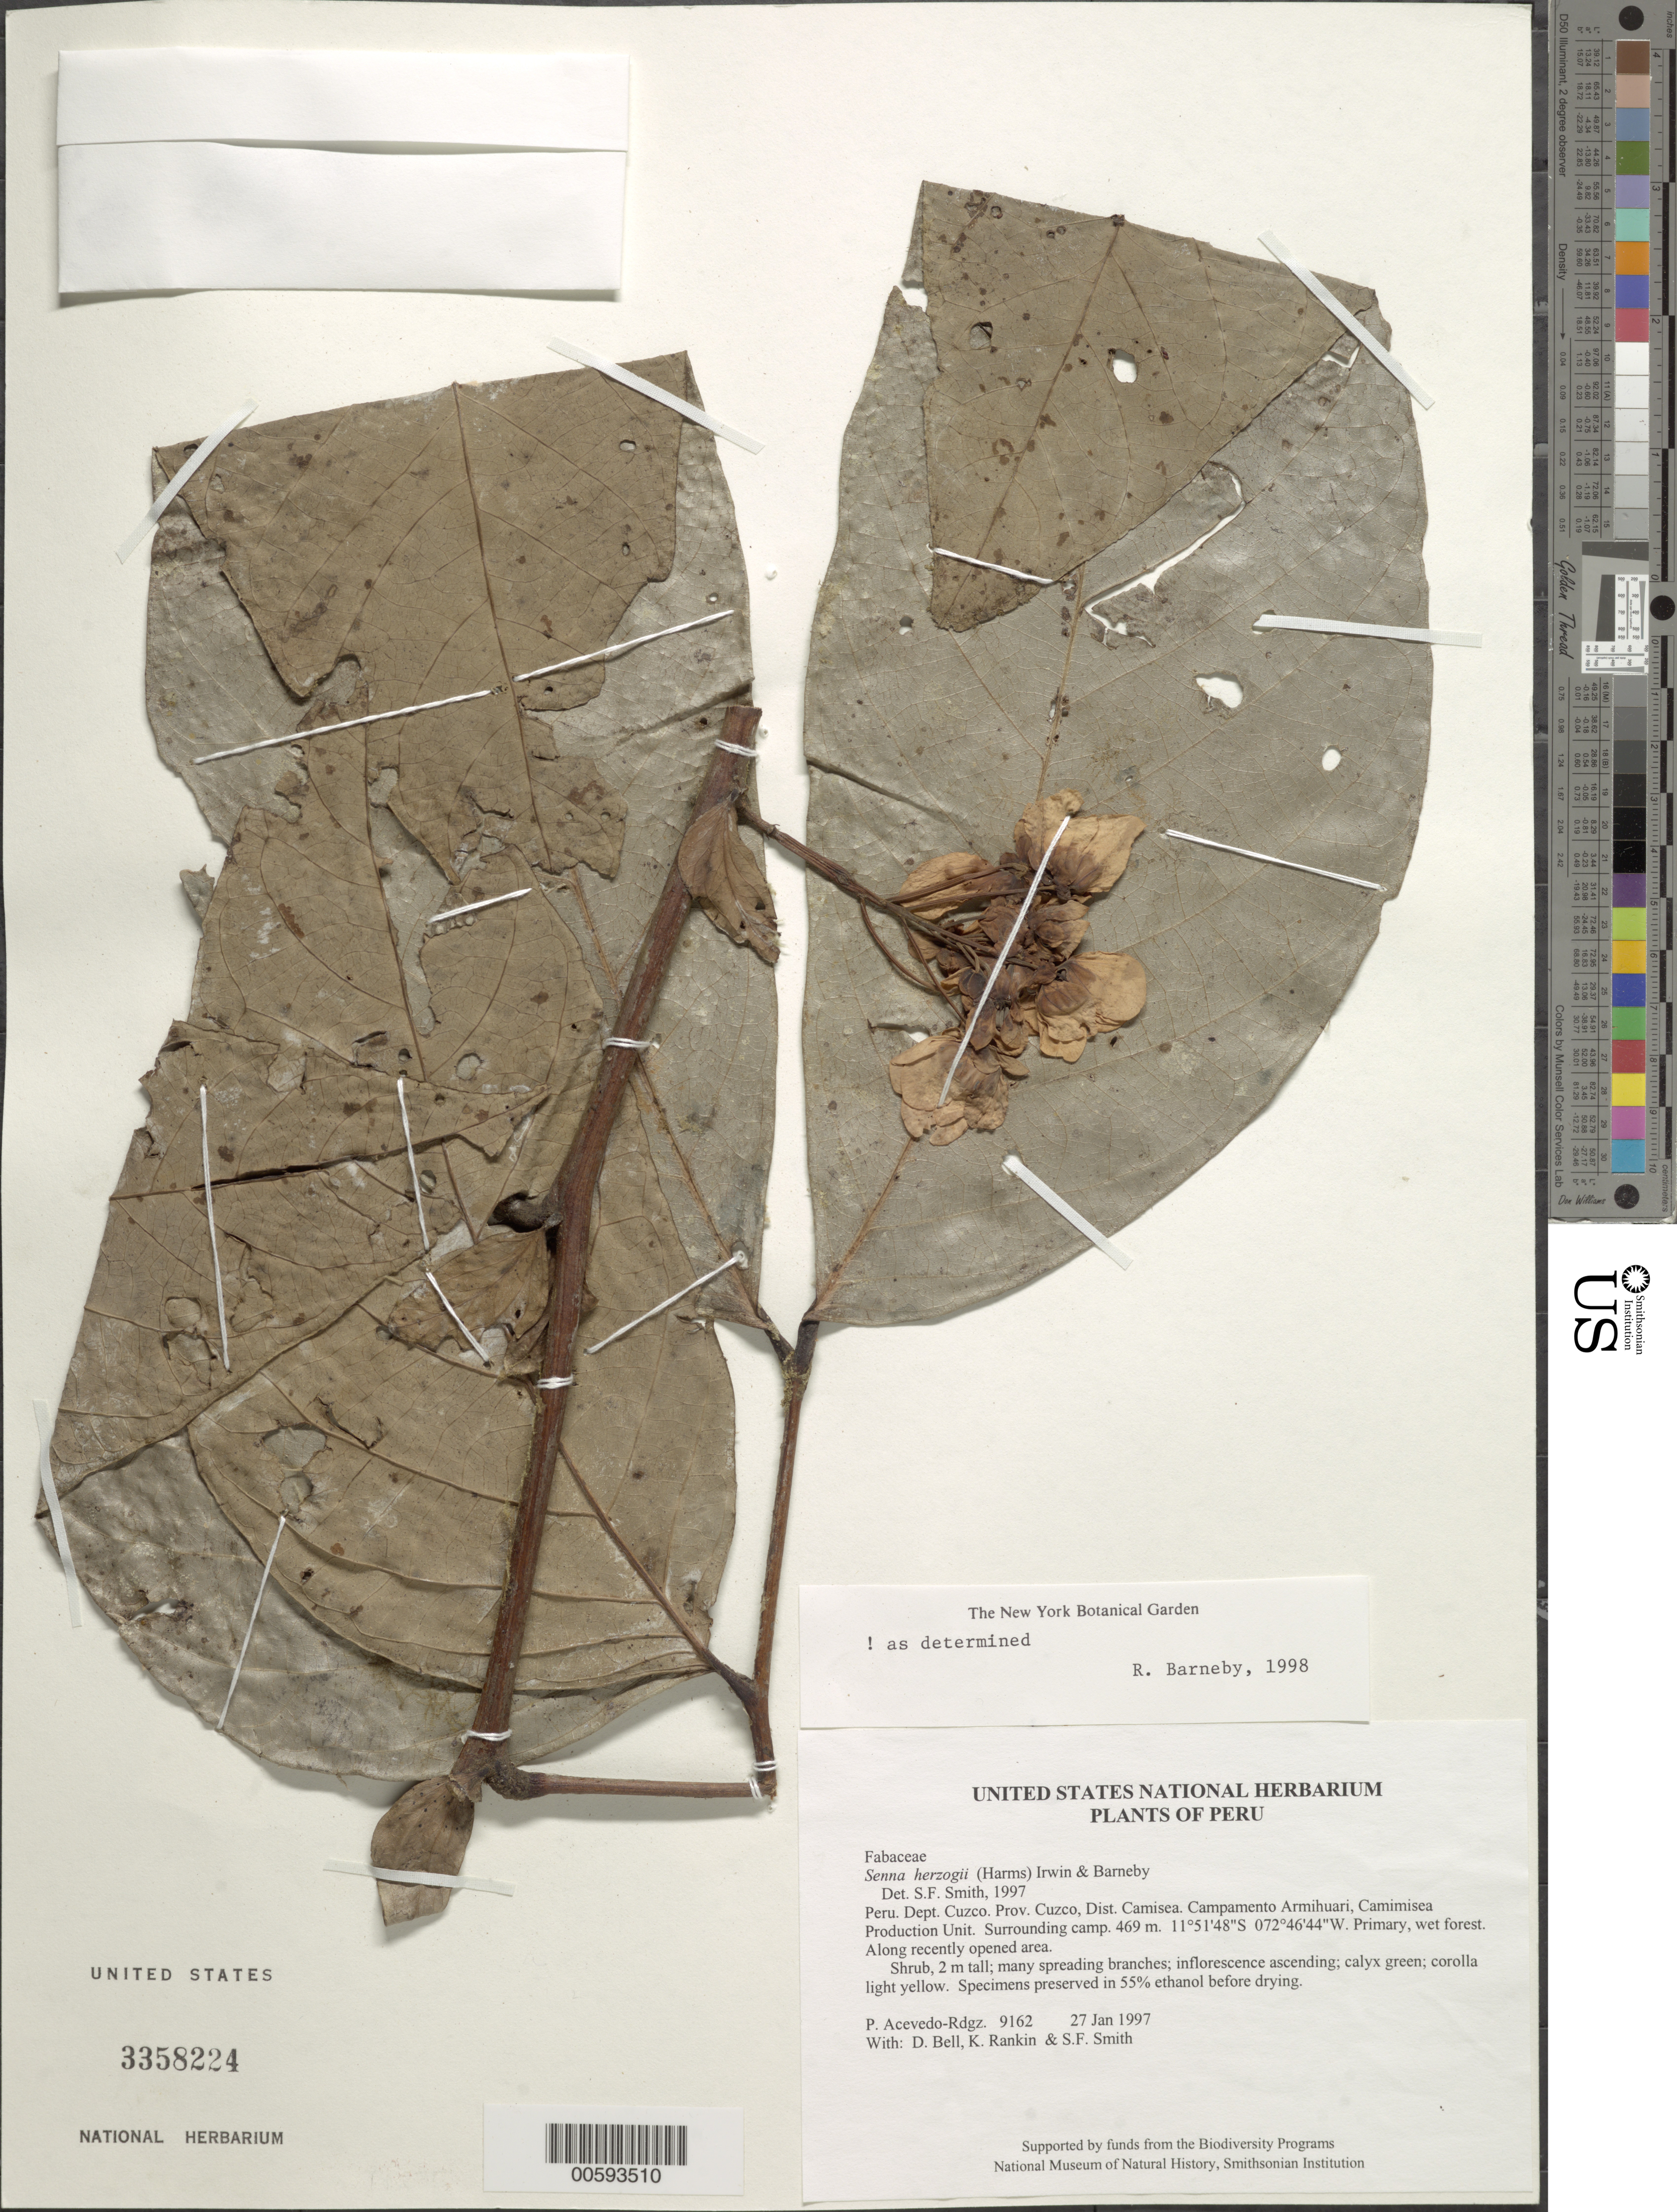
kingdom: Plantae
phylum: Tracheophyta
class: Magnoliopsida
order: Fabales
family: Fabaceae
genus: Senna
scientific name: Senna herzogii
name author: (Harms) H.S. Irwin & Barneby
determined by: Smith, Stephen F., (US), NMNH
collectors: P. Acevedo-Rodr., D. A. Bell, K. B. Rankin & S.F. Smith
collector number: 9162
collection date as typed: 27 Jan 1997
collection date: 1997-01-27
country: Peru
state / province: Cusco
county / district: Cusco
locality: Districto Camisea, Campamento Armihuari, Camimisea Production Unit. Surrounding camp.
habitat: Primary, wet forest. Along recently opened area.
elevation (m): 469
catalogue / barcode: US 3358224